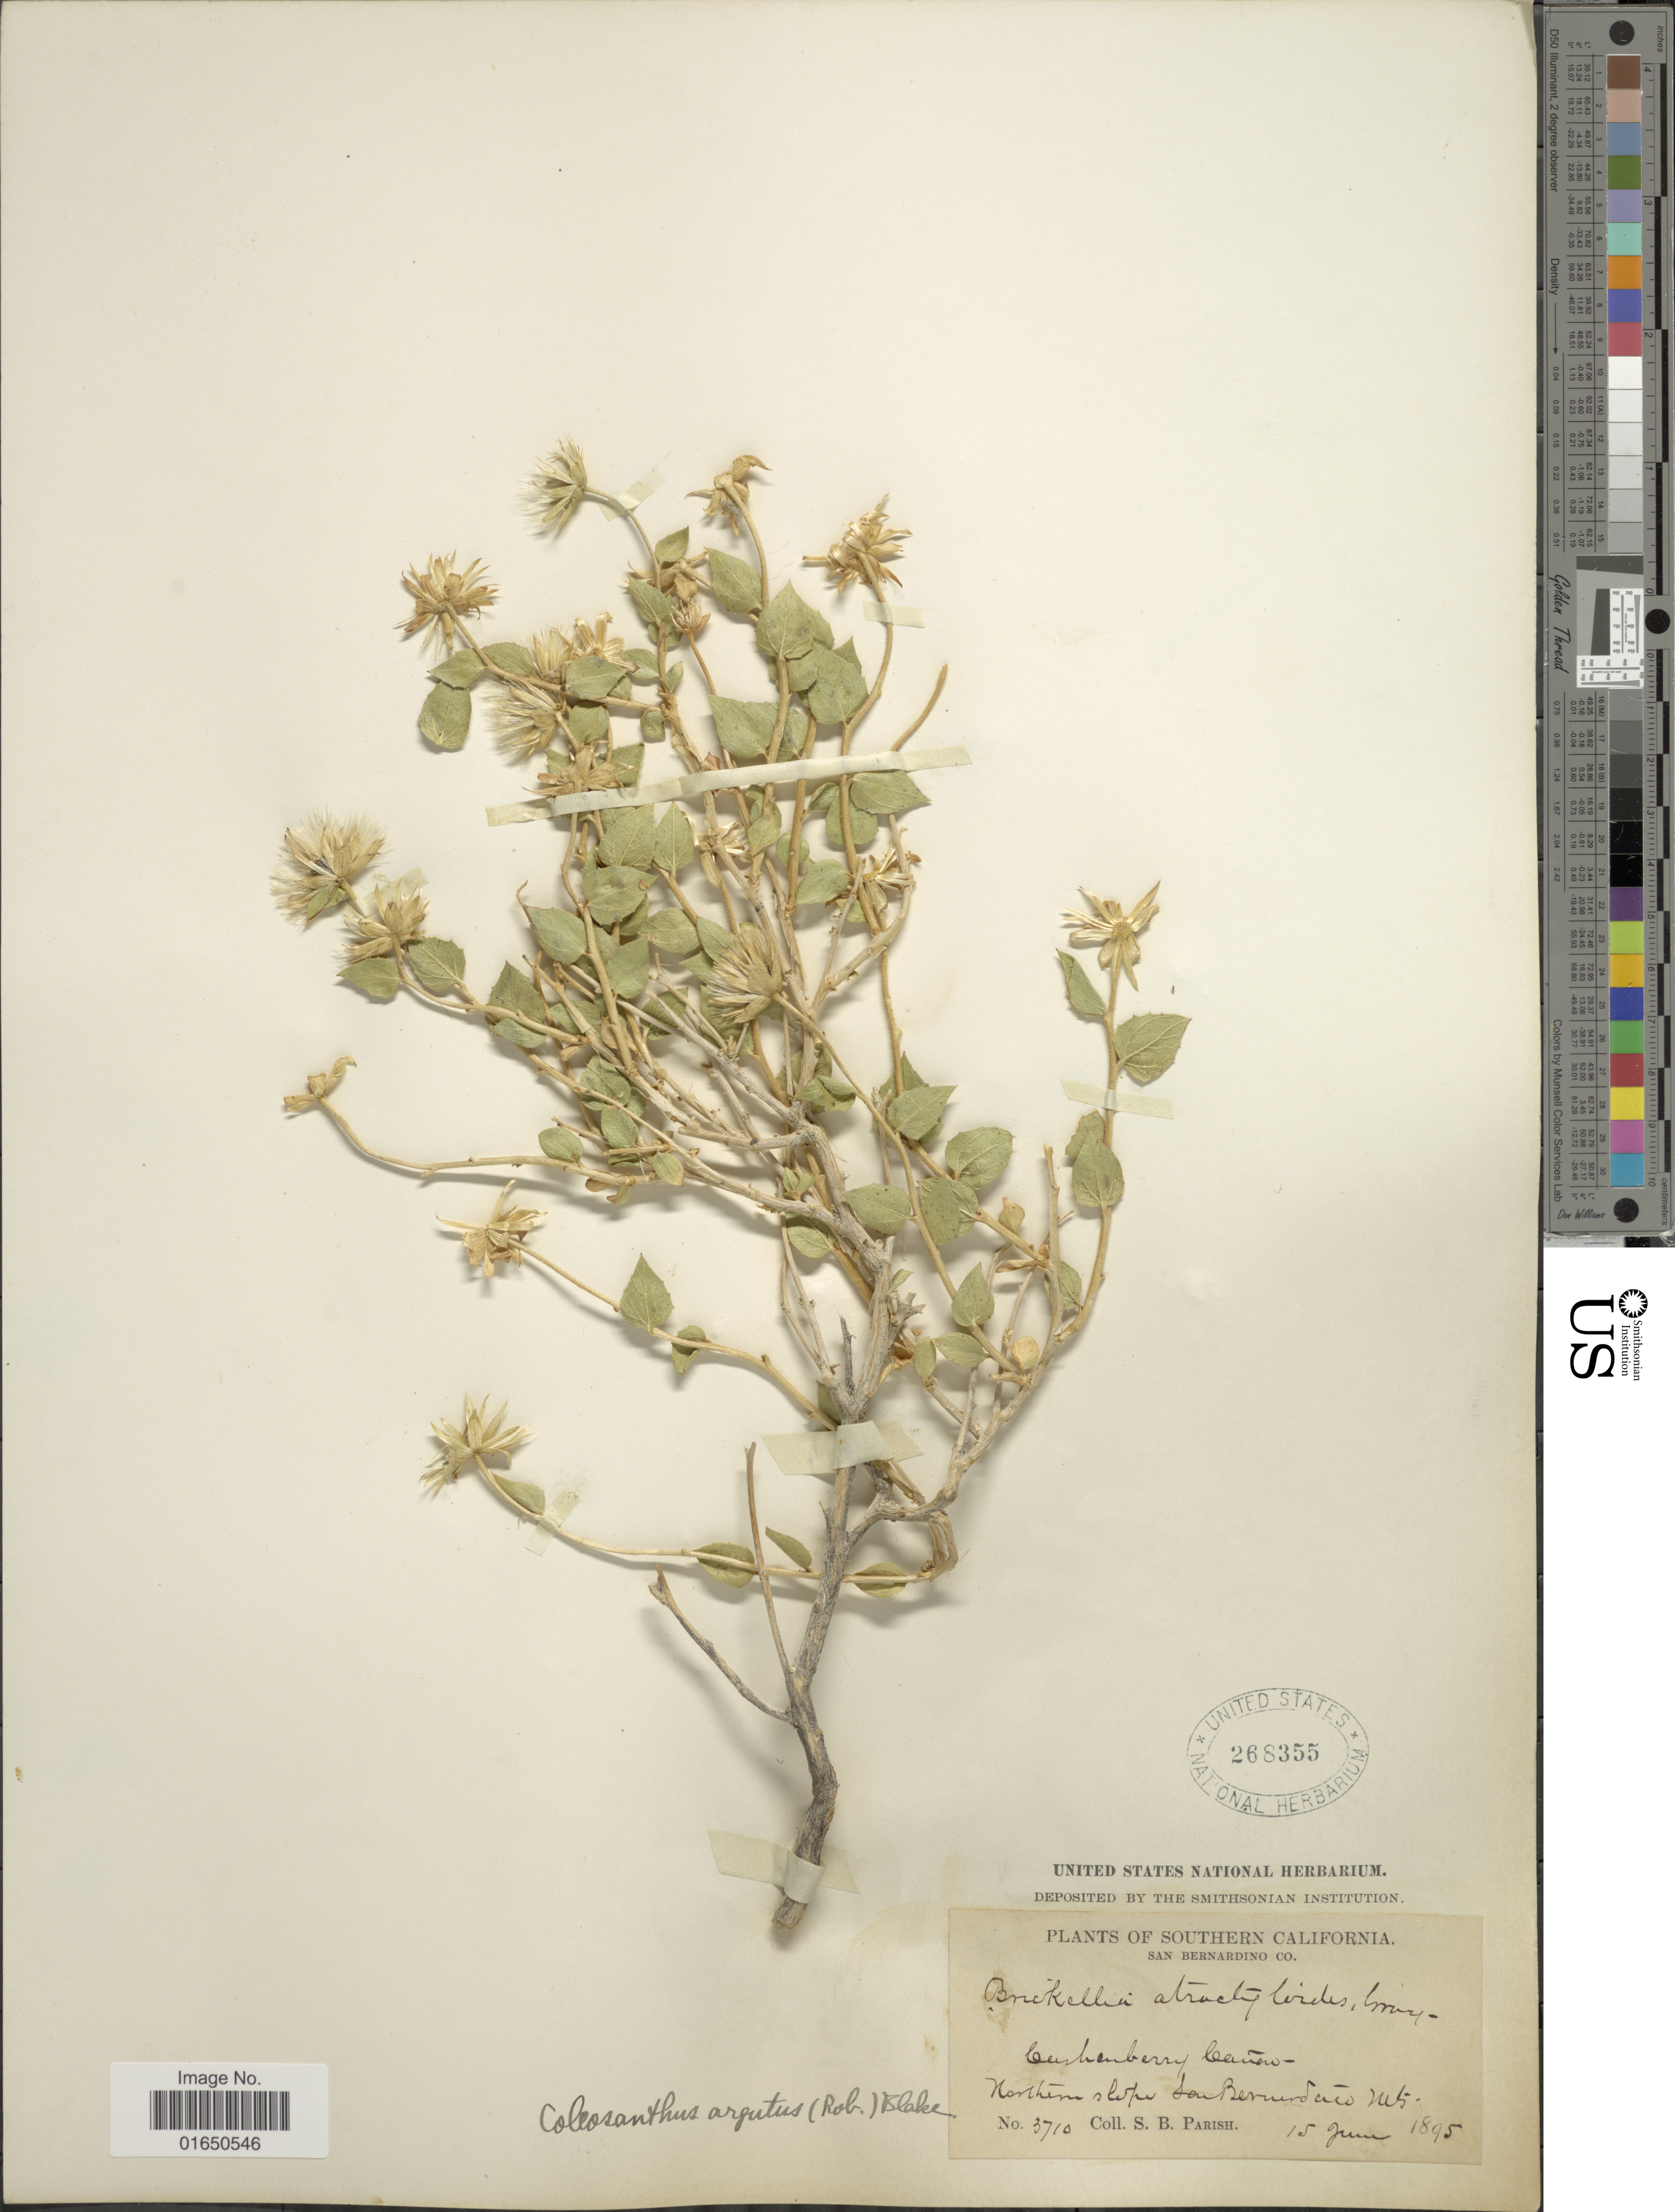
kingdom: Plantae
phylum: Tracheophyta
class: Magnoliopsida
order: Asterales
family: Asteraceae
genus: Brickellia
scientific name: Brickellia arguta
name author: B.L. Rob.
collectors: S. B. Parish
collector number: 3710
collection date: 1895-06-15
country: United States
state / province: California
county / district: San Bernardino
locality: Southern California. Northern slope San Bernardino Mts.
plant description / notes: Removed "San Bernardino Co." from Precise Locality field and added to County field.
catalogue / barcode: US 268355